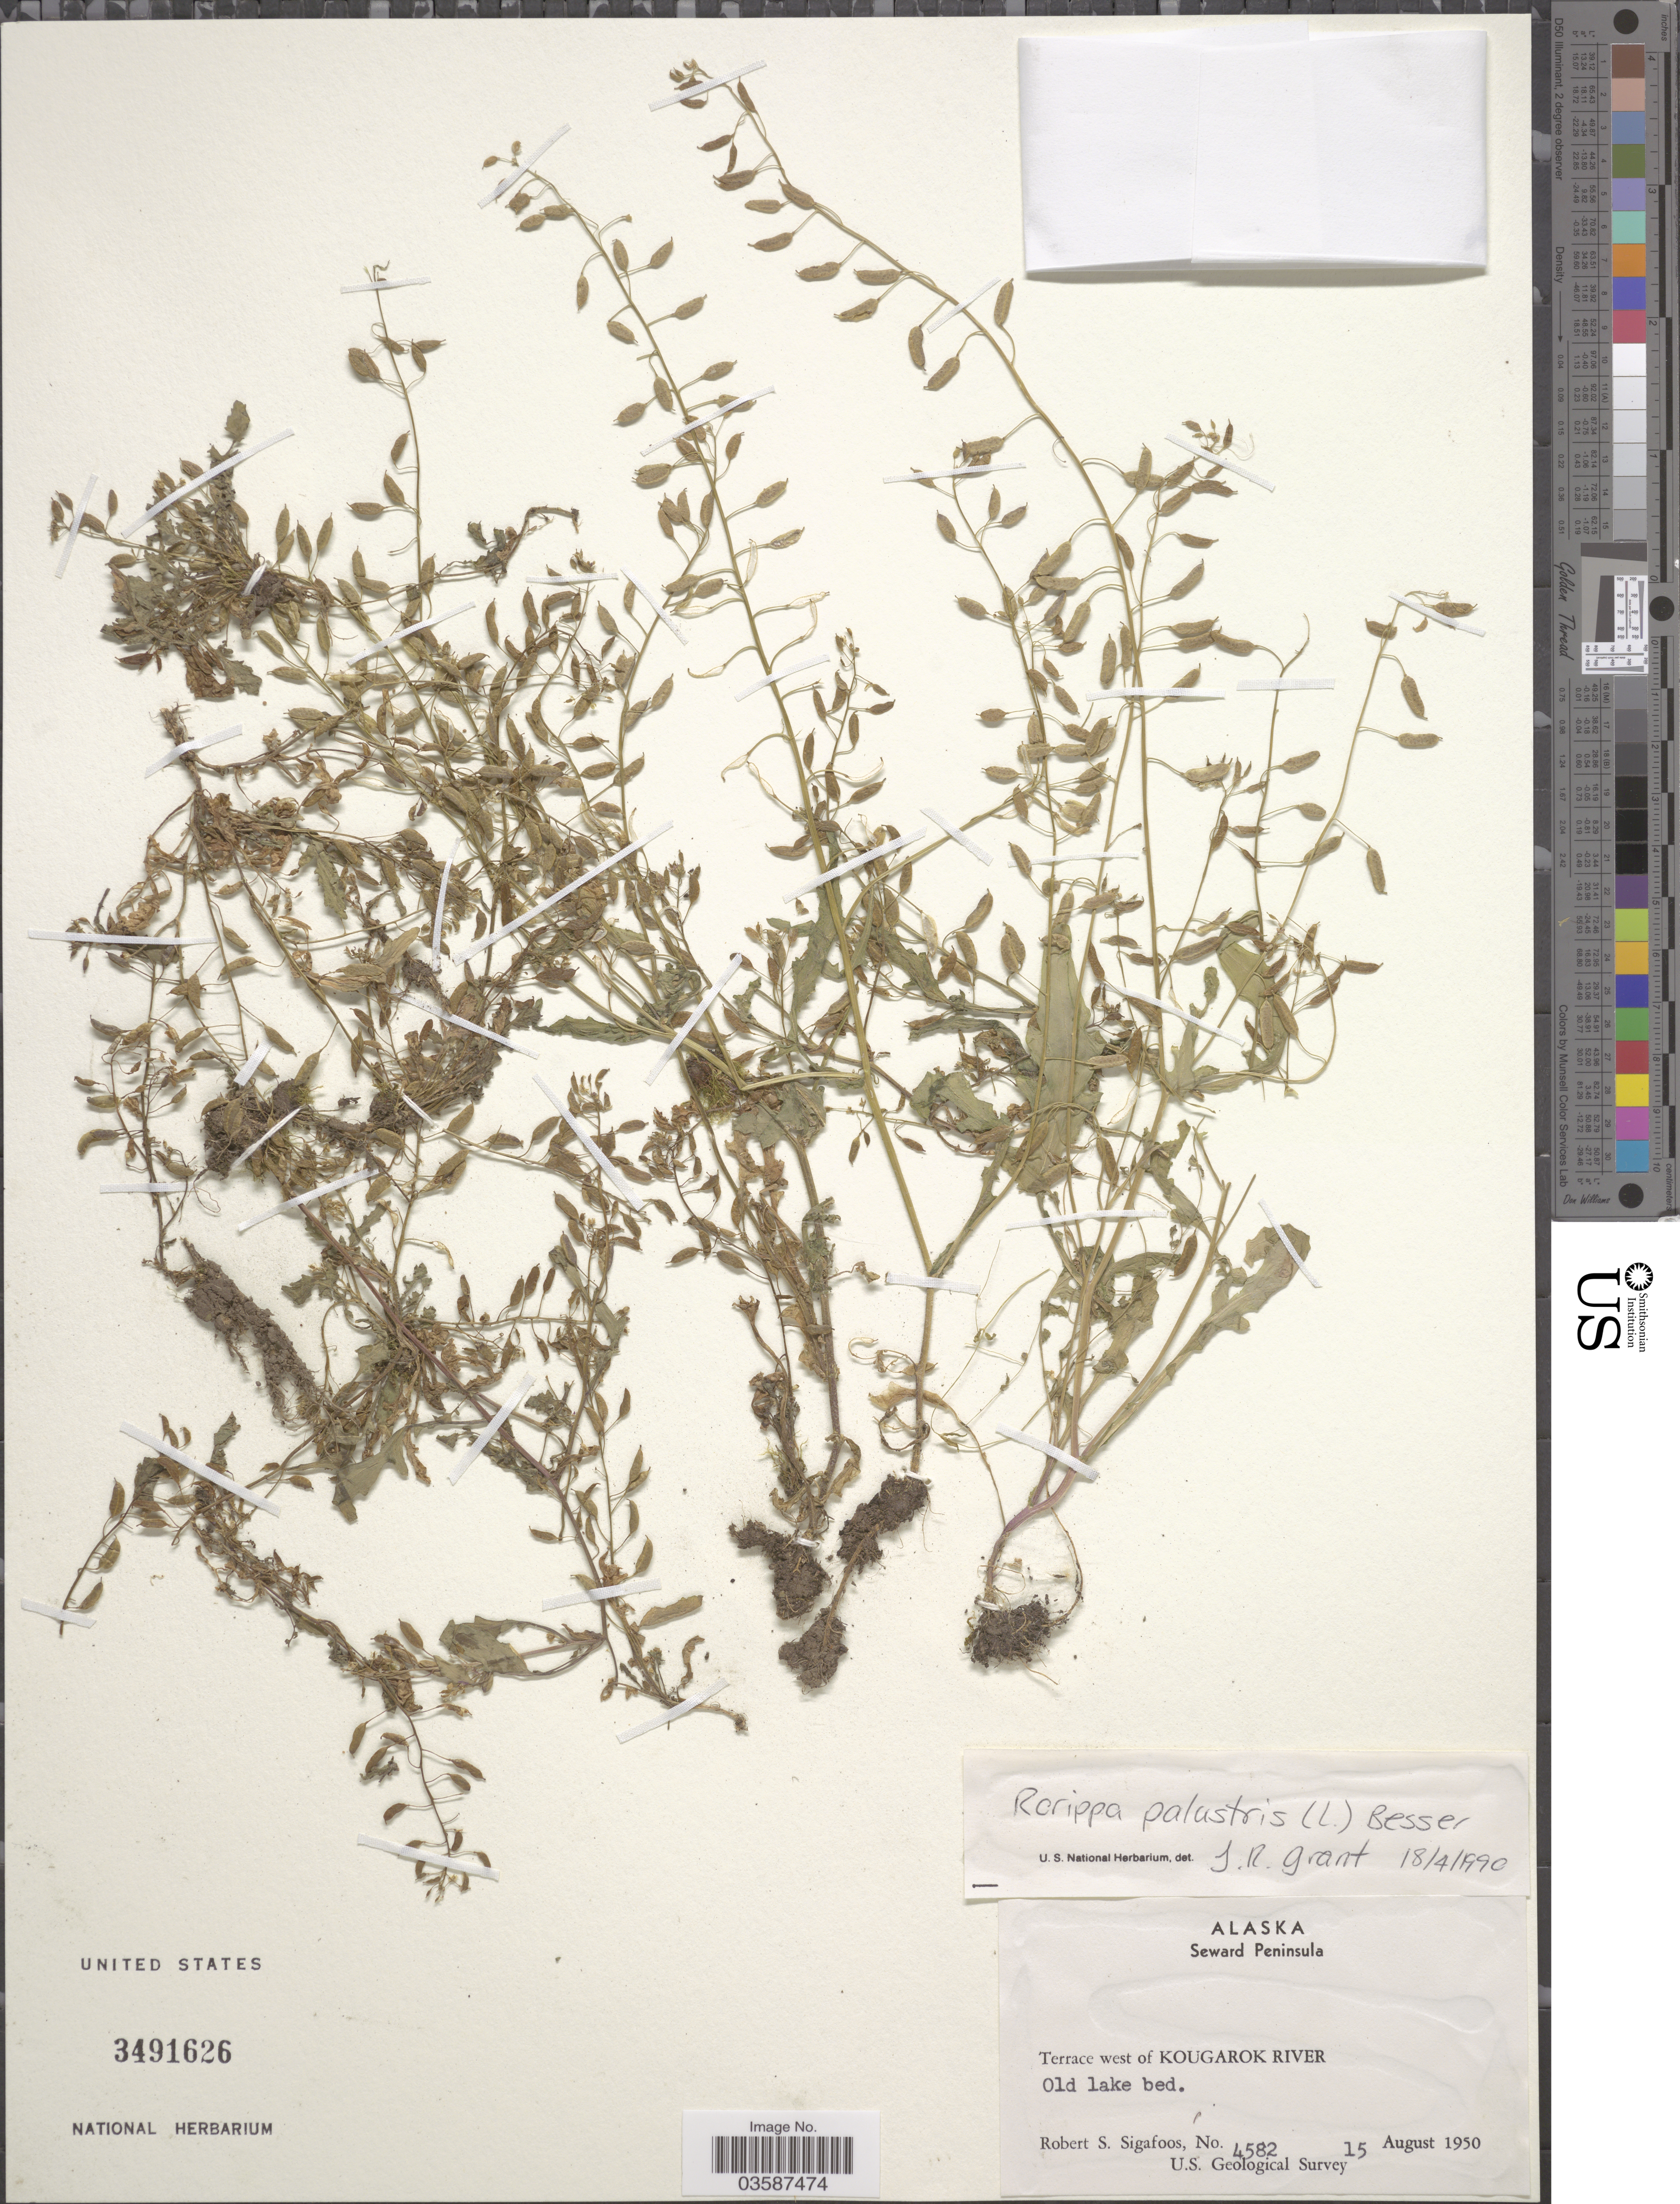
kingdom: Plantae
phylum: Tracheophyta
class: Magnoliopsida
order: Brassicales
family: Brassicaceae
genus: Rorippa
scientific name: Rorippa palustris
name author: (L.) Besser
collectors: R. Sigafoos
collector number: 4582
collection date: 1950-08-15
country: United States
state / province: Alaska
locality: Seward Peninsula. Terrace west of Kougarok River. Old lake bed.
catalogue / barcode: US 3491626